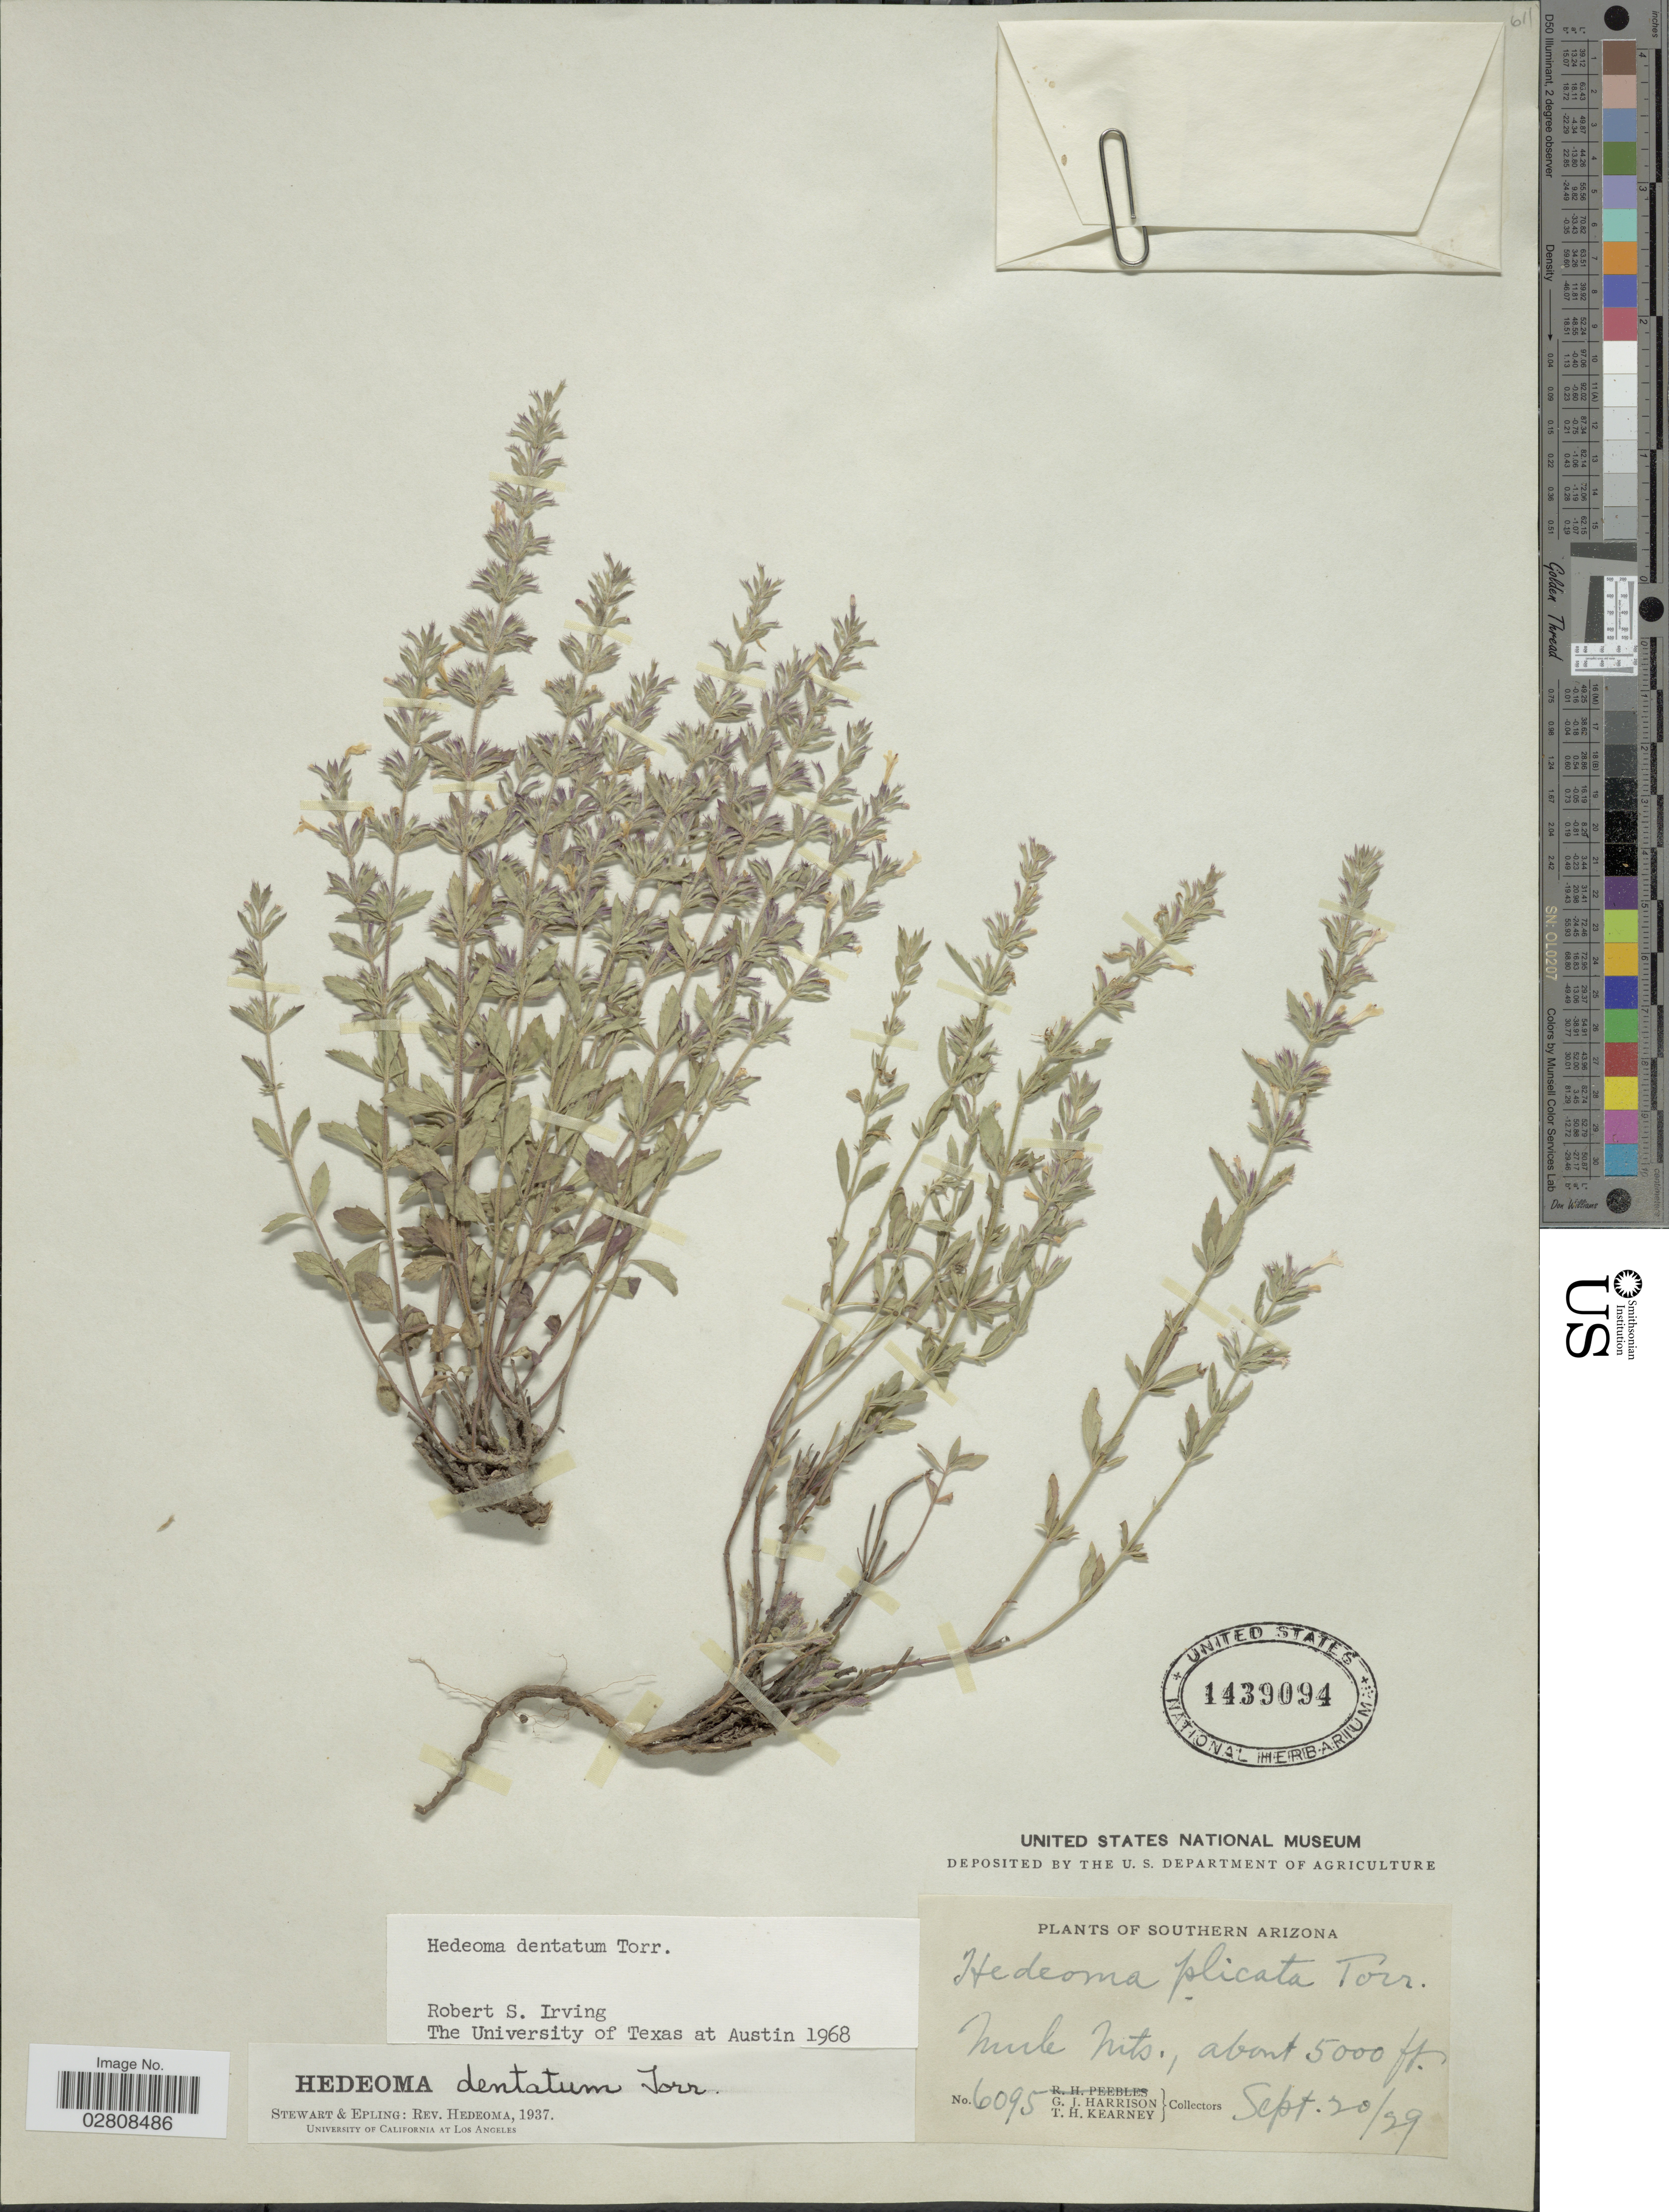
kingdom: Plantae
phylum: Tracheophyta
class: Magnoliopsida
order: Lamiales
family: Lamiaceae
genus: Hedeoma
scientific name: Hedeoma dentata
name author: Torr.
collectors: G. J. Harrison & T. H. Kearney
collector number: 6095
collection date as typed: Transcribed d/m/y: 20/9/29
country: United States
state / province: Arizona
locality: Southern Arizona. Mule Mts.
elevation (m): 1524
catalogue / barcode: US 1439094